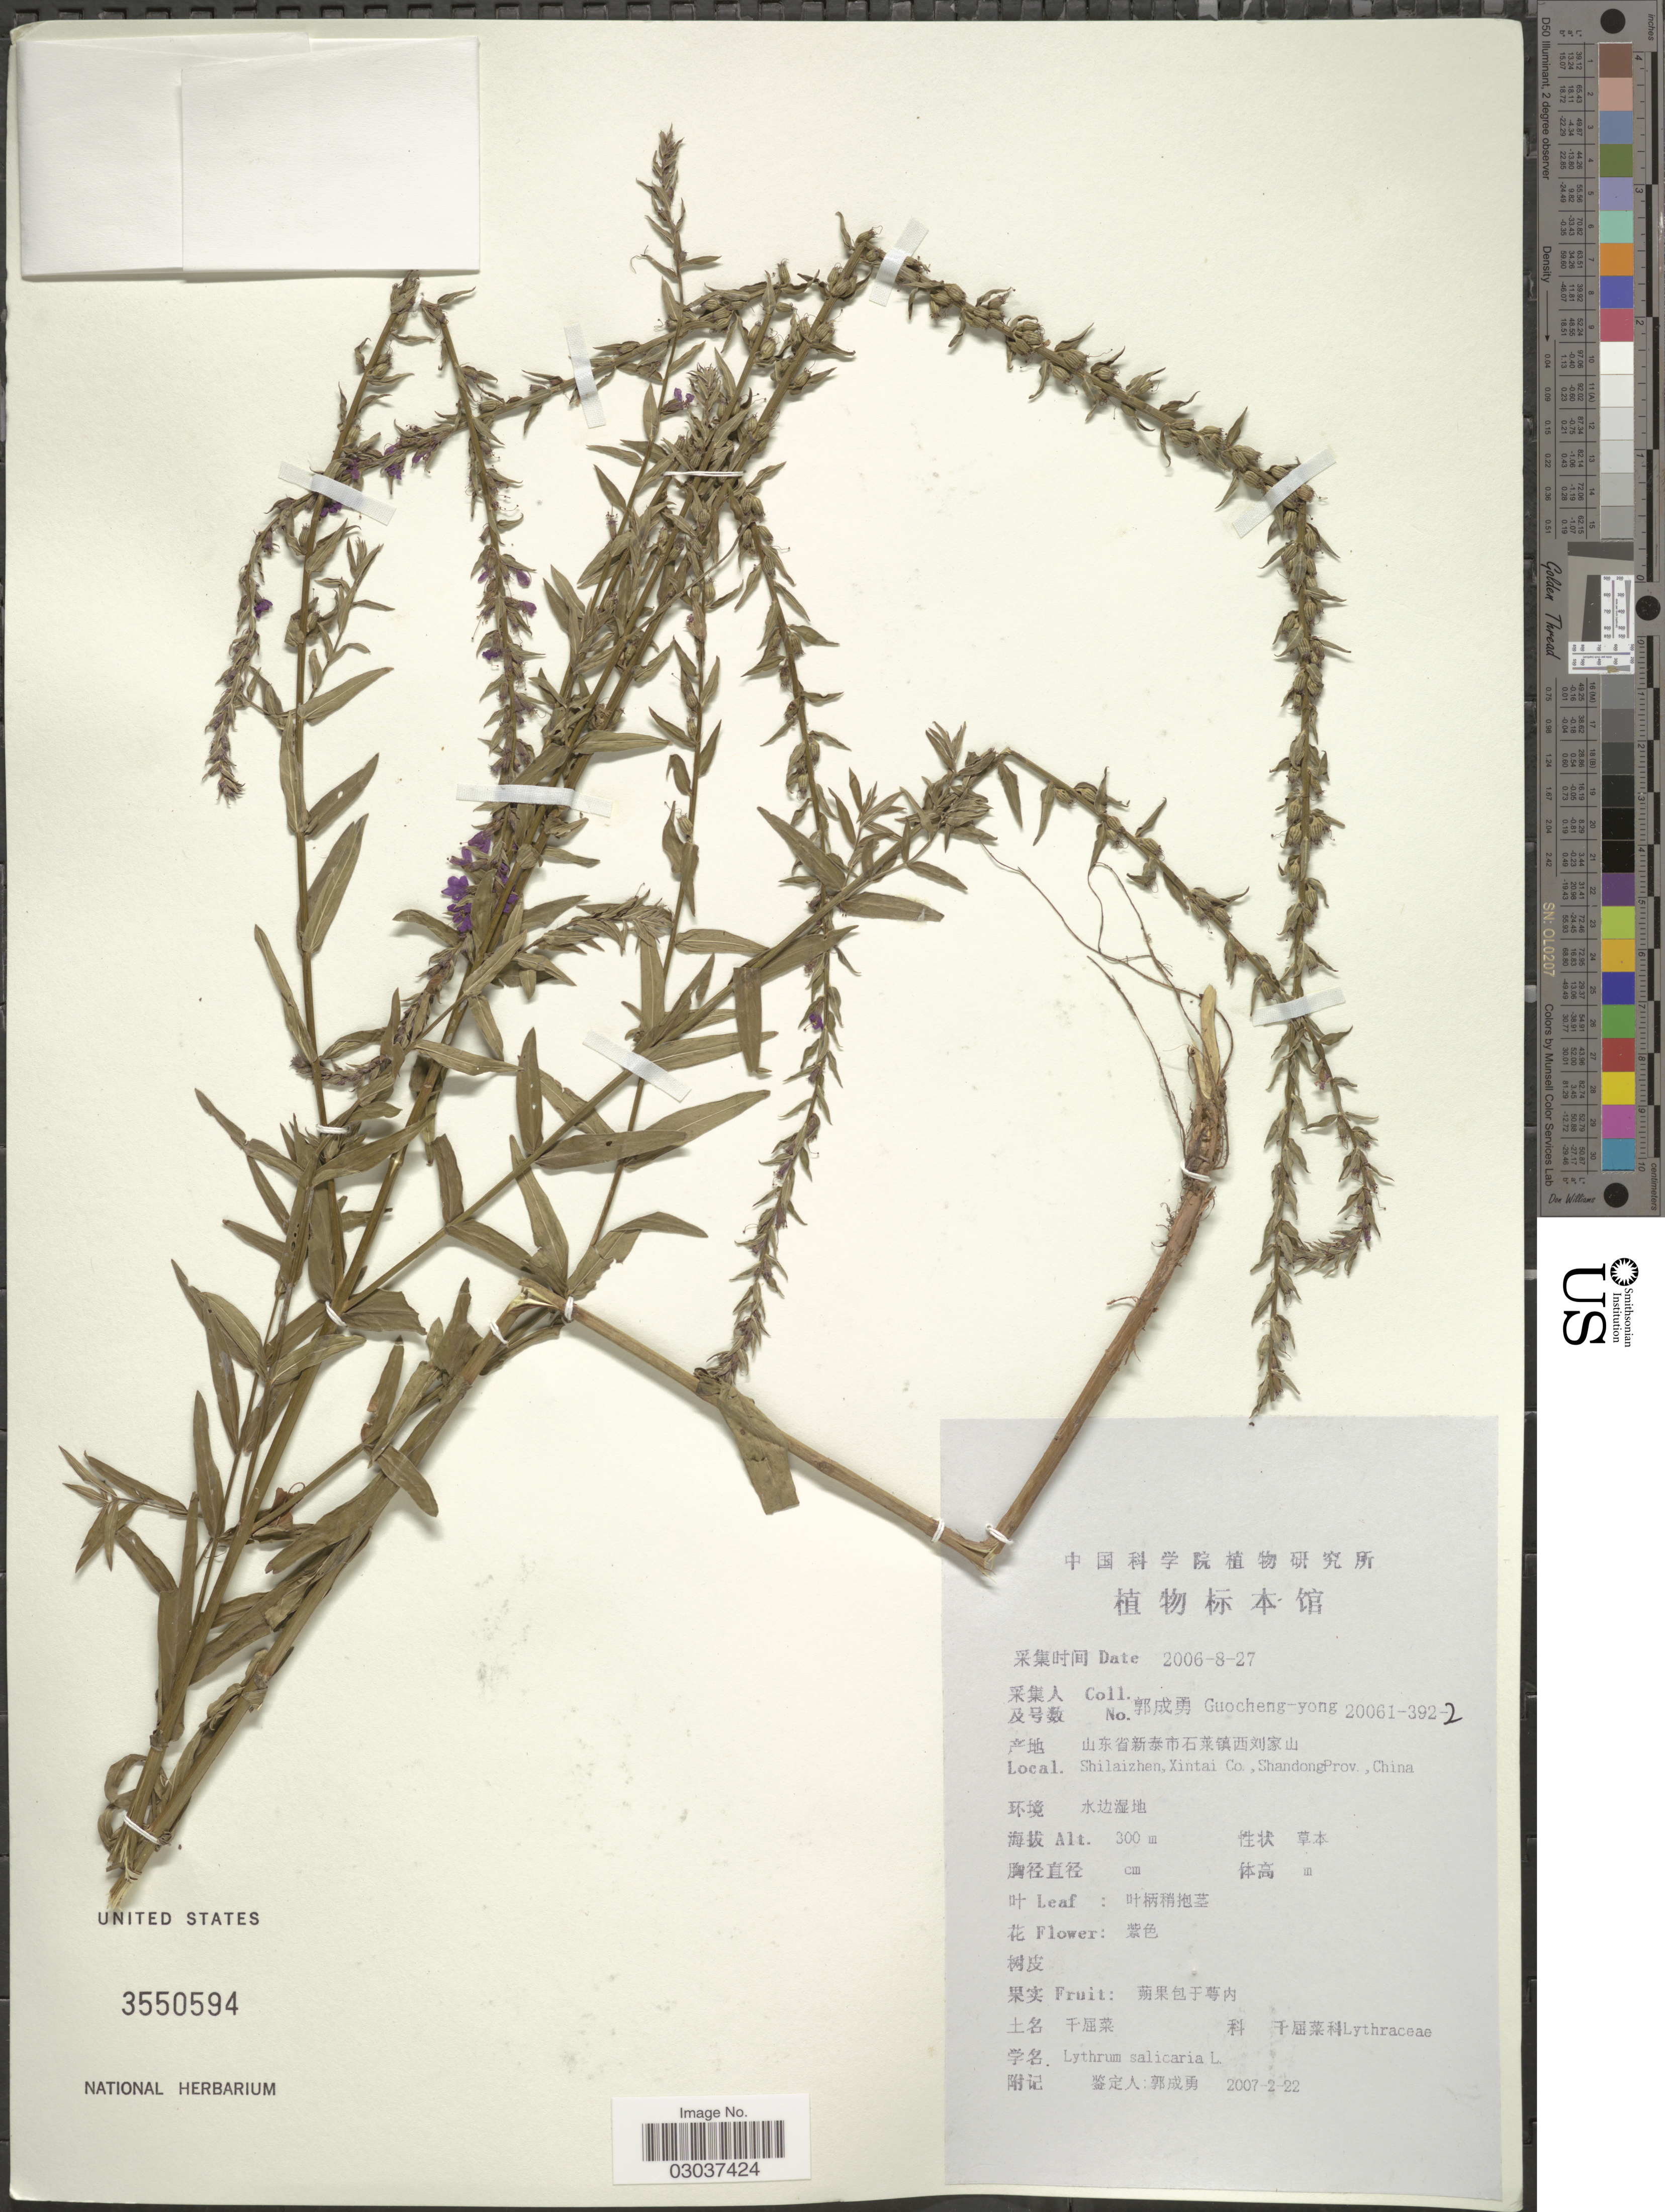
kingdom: Plantae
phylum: Tracheophyta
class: Magnoliopsida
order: Myrtales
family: Lythraceae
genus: Lythrum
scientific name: Lythrum salicaria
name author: L.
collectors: Guo cheng-yong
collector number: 20061-392-2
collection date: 2006-08-27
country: China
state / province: Shandong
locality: Shilaizhen, Xintai Co.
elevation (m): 300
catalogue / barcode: US 3550594